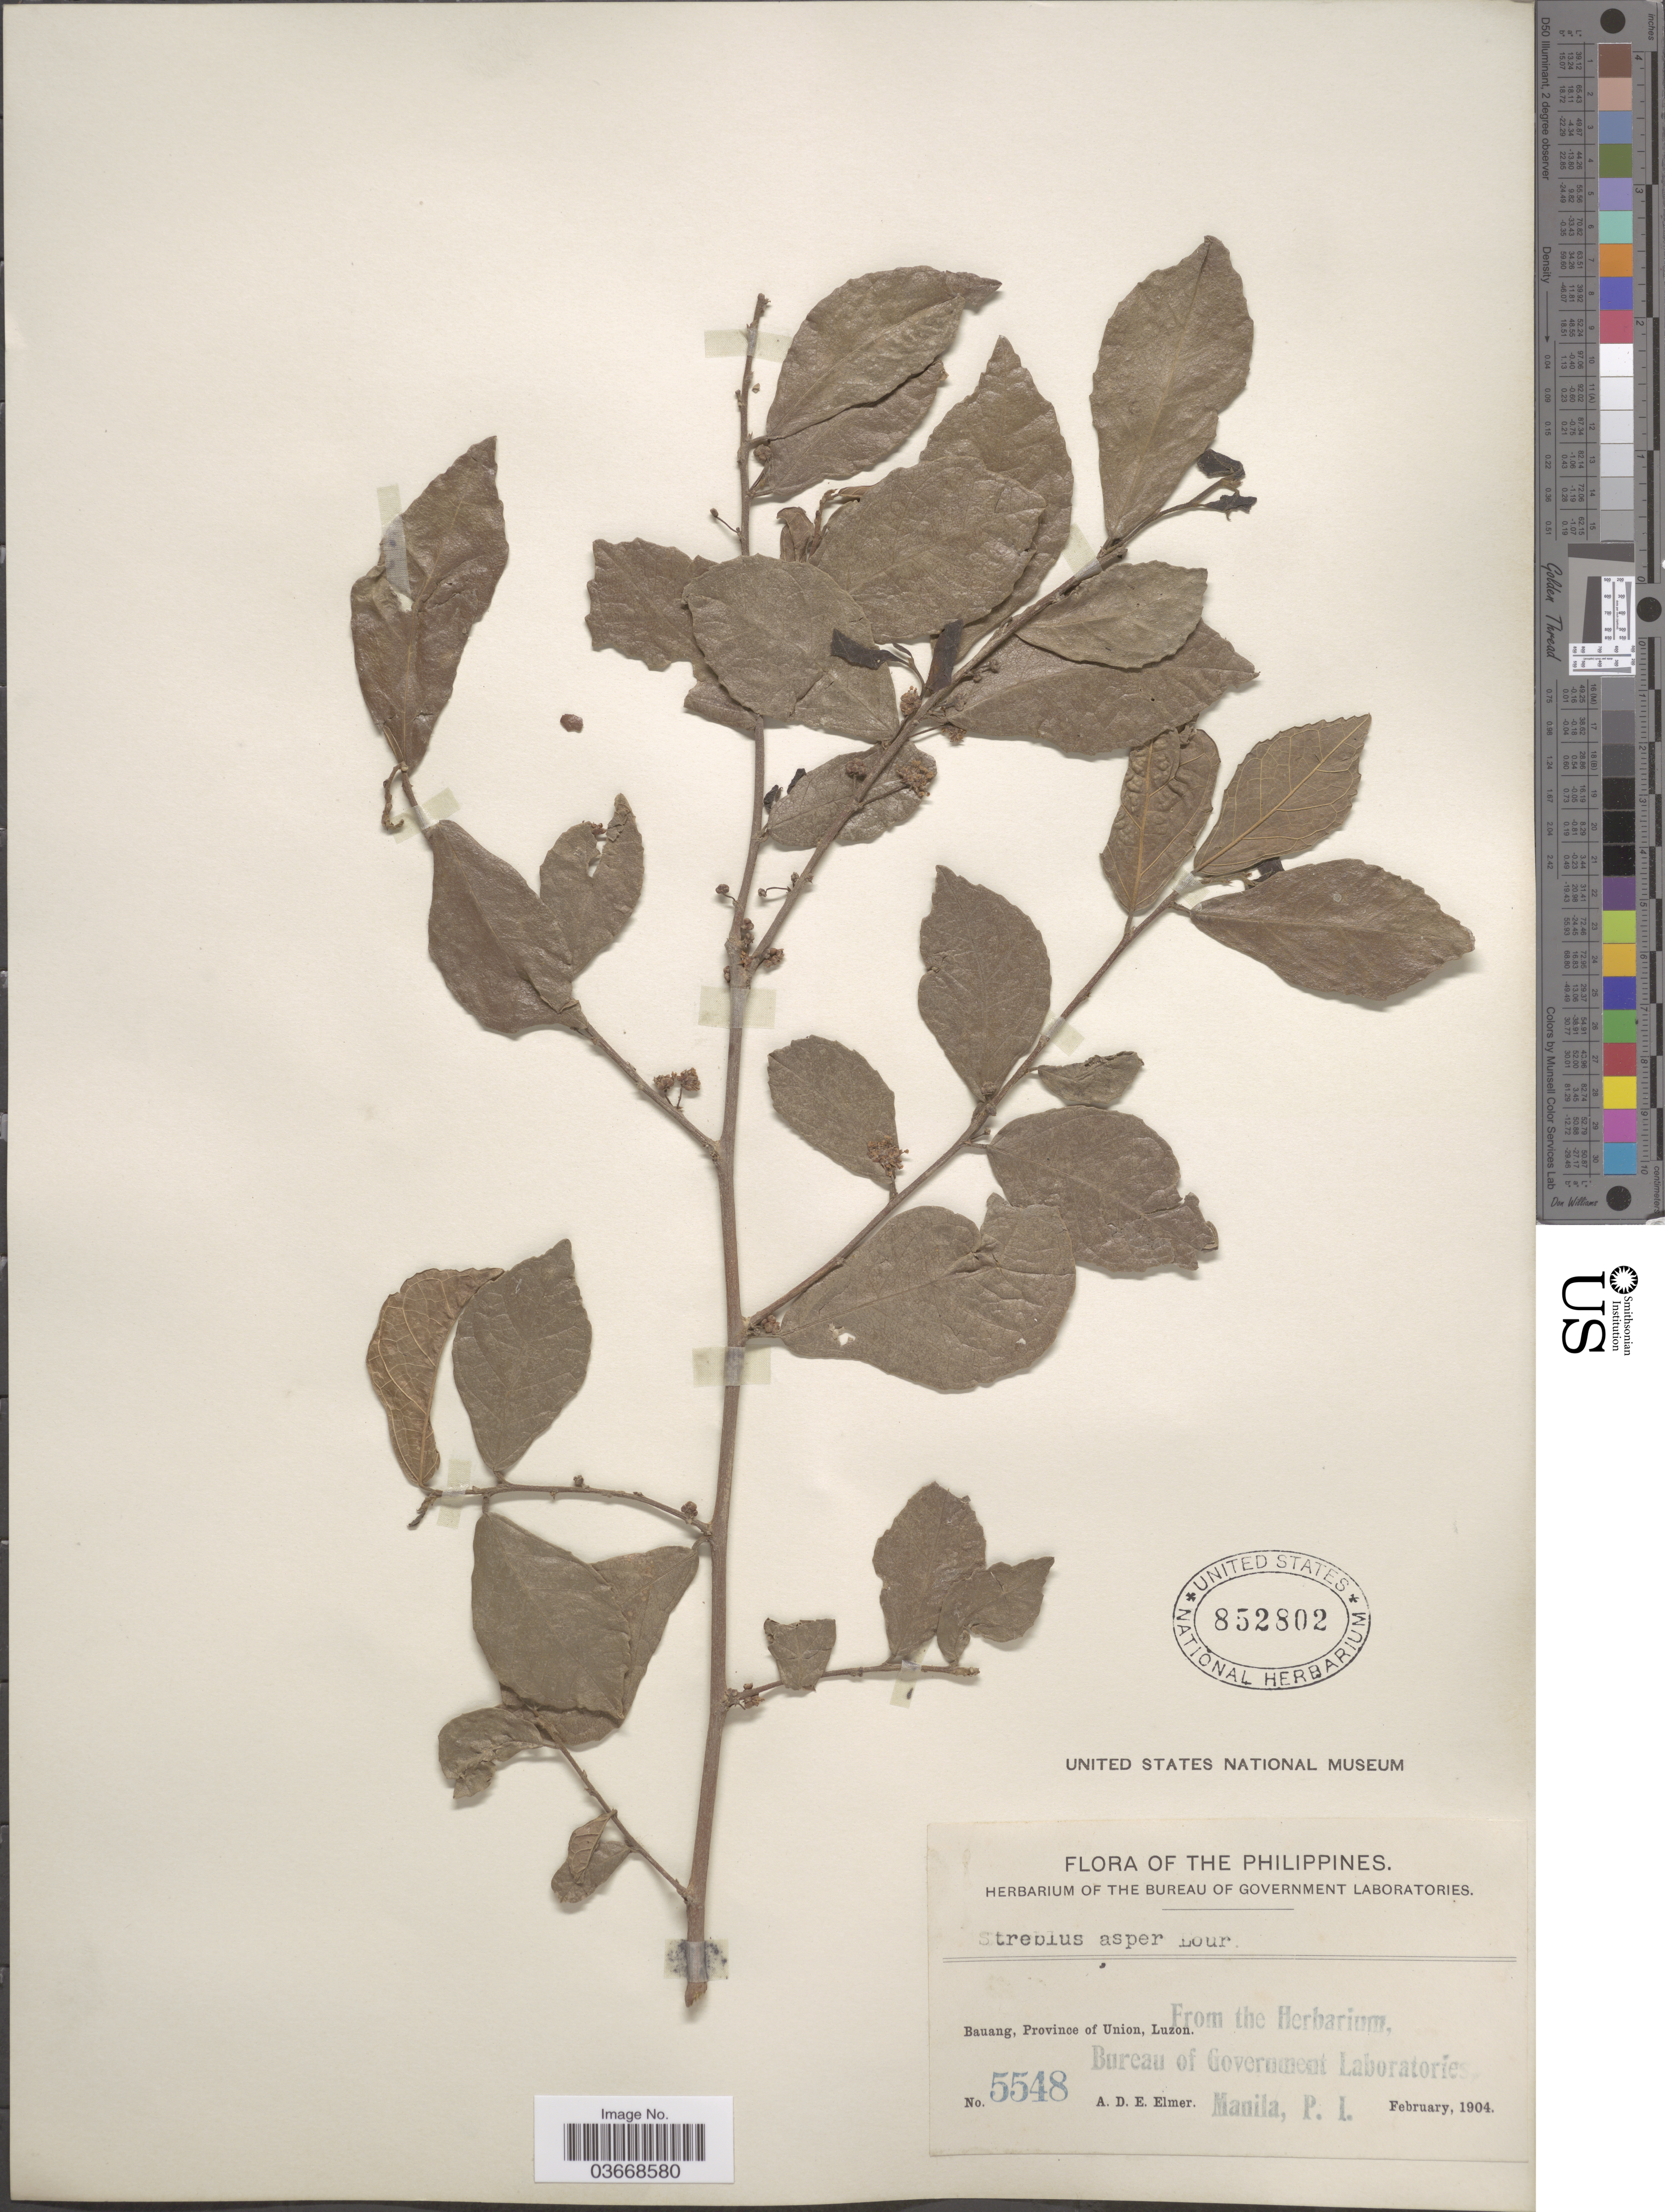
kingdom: Plantae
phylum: Tracheophyta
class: Magnoliopsida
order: Rosales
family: Moraceae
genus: Streblus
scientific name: Streblus asper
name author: Lour.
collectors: A. D. E. Elmer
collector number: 5548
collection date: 1904-02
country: Philippines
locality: Bauang, Province of Union, Luzon.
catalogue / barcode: US 852802